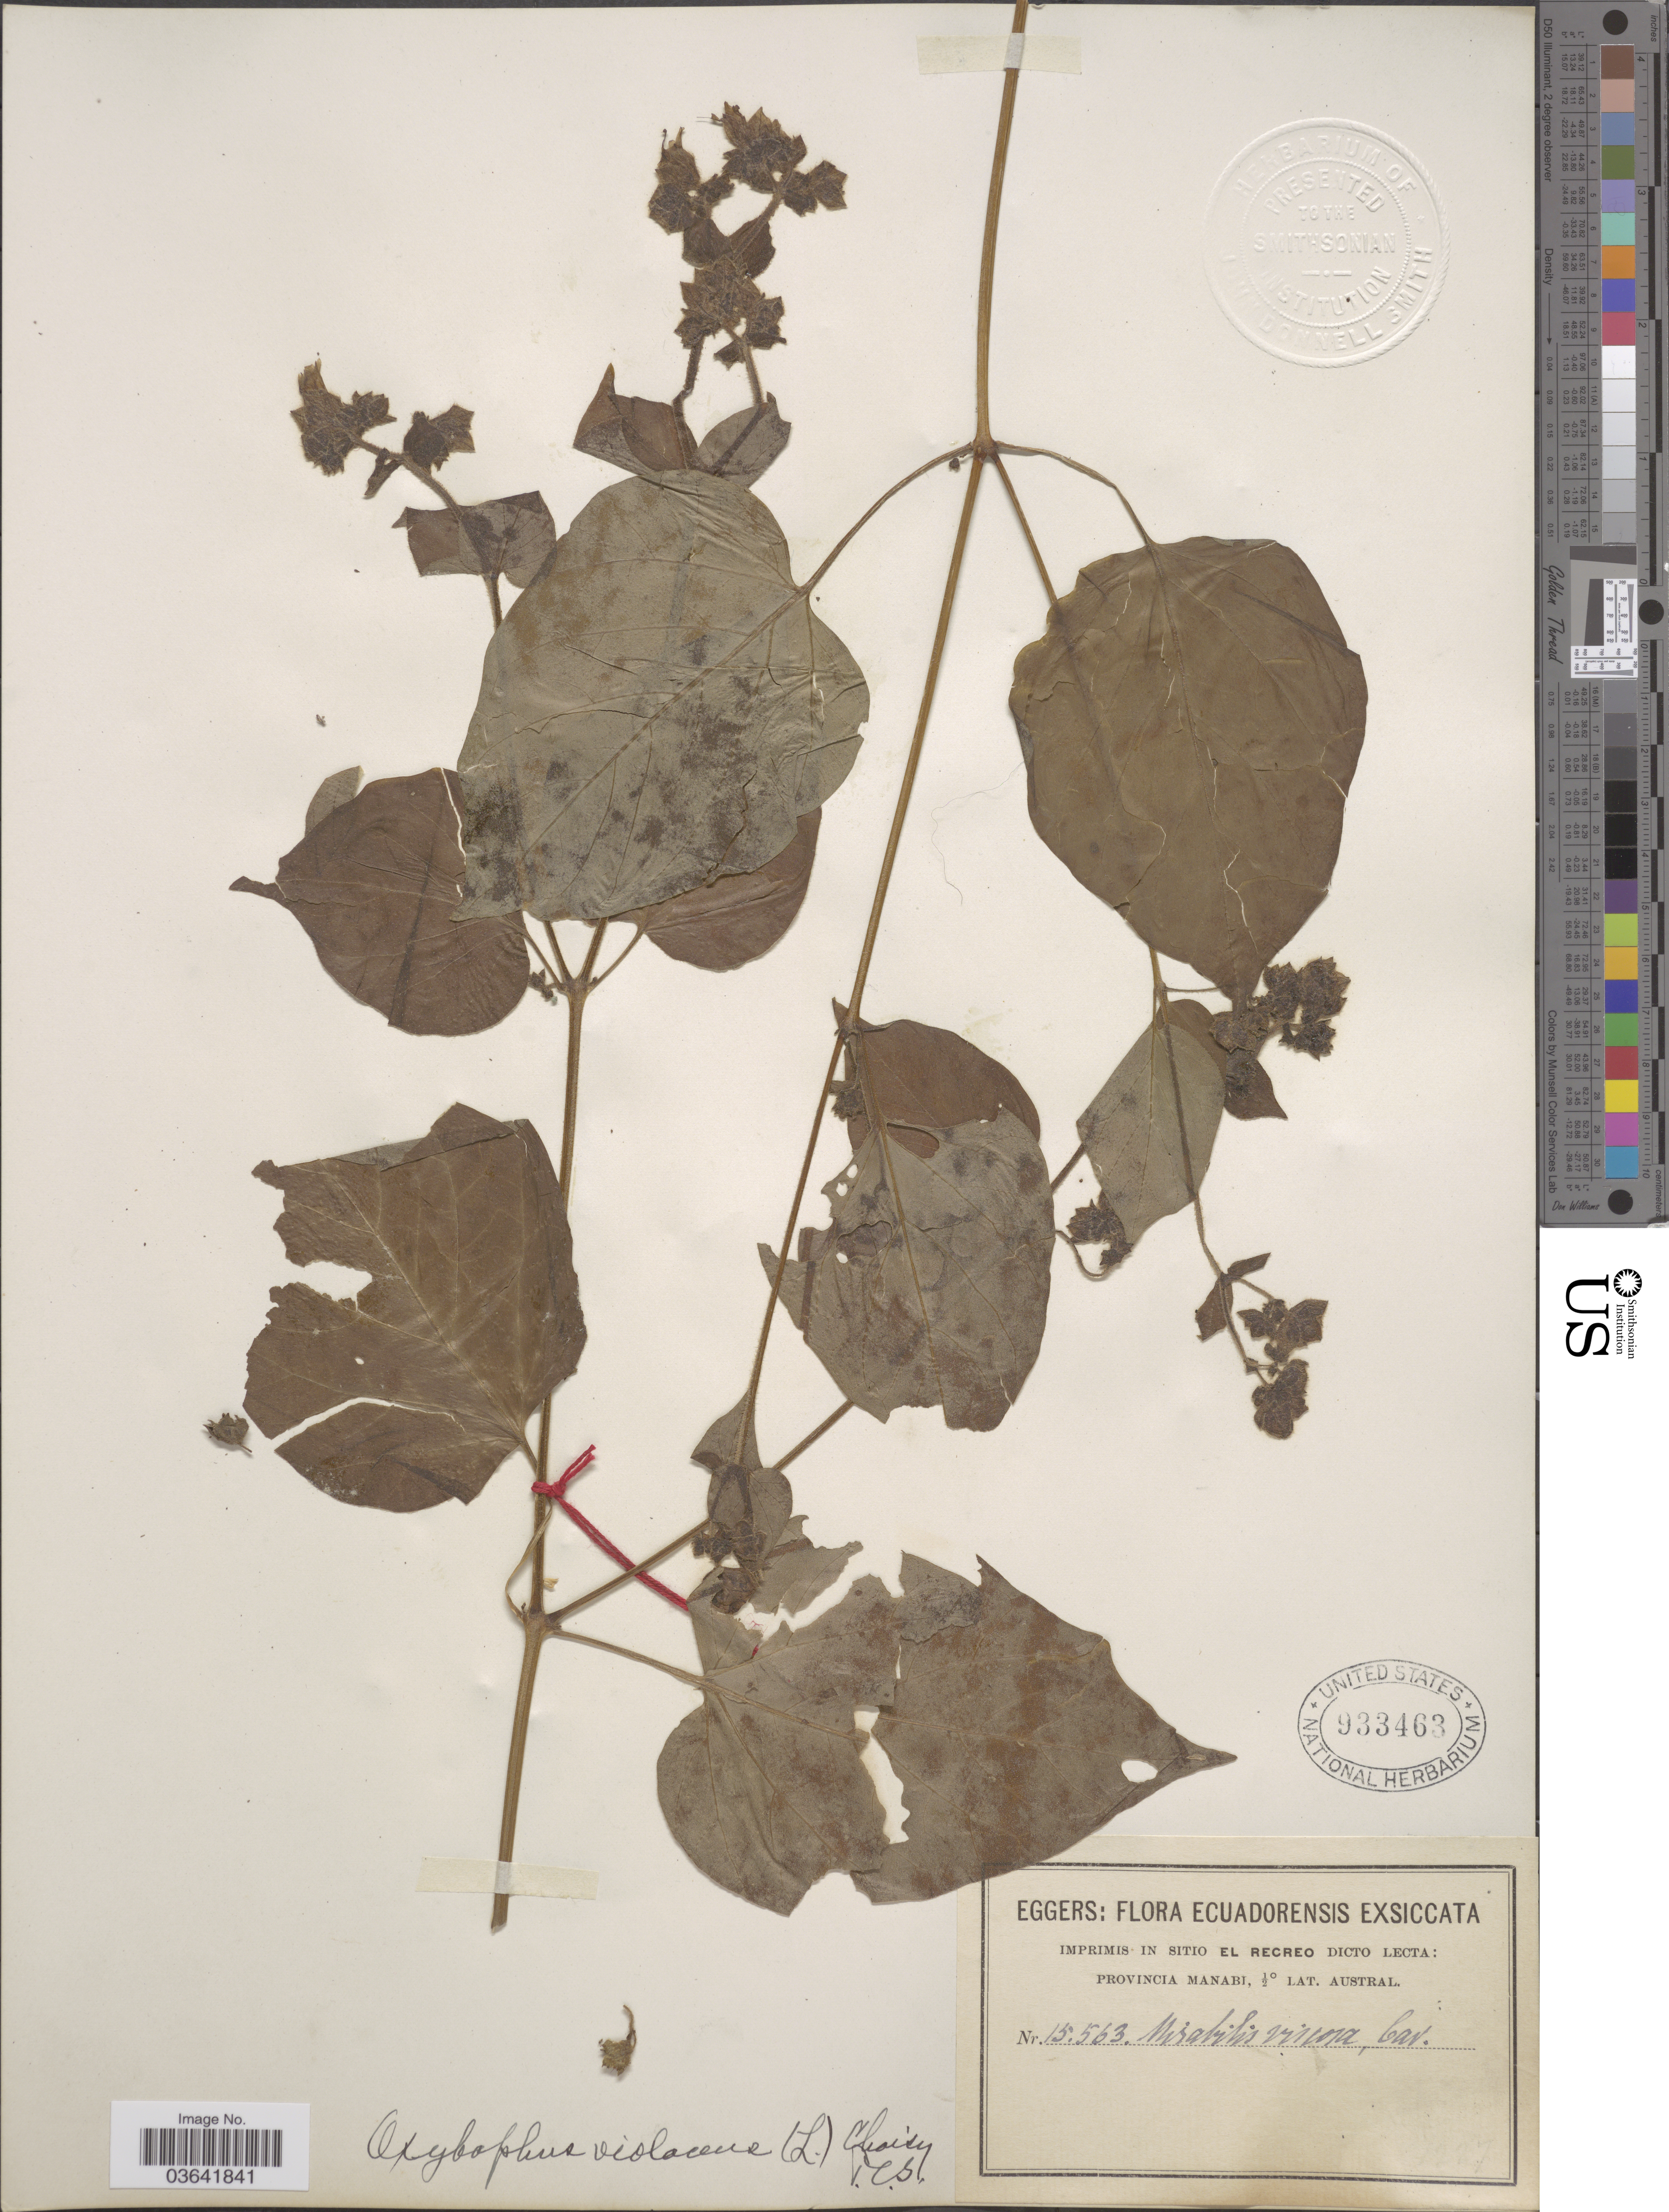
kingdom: Plantae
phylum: Tracheophyta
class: Magnoliopsida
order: Caryophyllales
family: Nyctaginaceae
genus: Mirabilis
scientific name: Mirabilis violacea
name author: (L.) Heimerl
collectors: -. Eggers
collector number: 15563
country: Ecuador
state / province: Manabí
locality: Imprimis in sitio El Recreo.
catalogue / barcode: US 933463